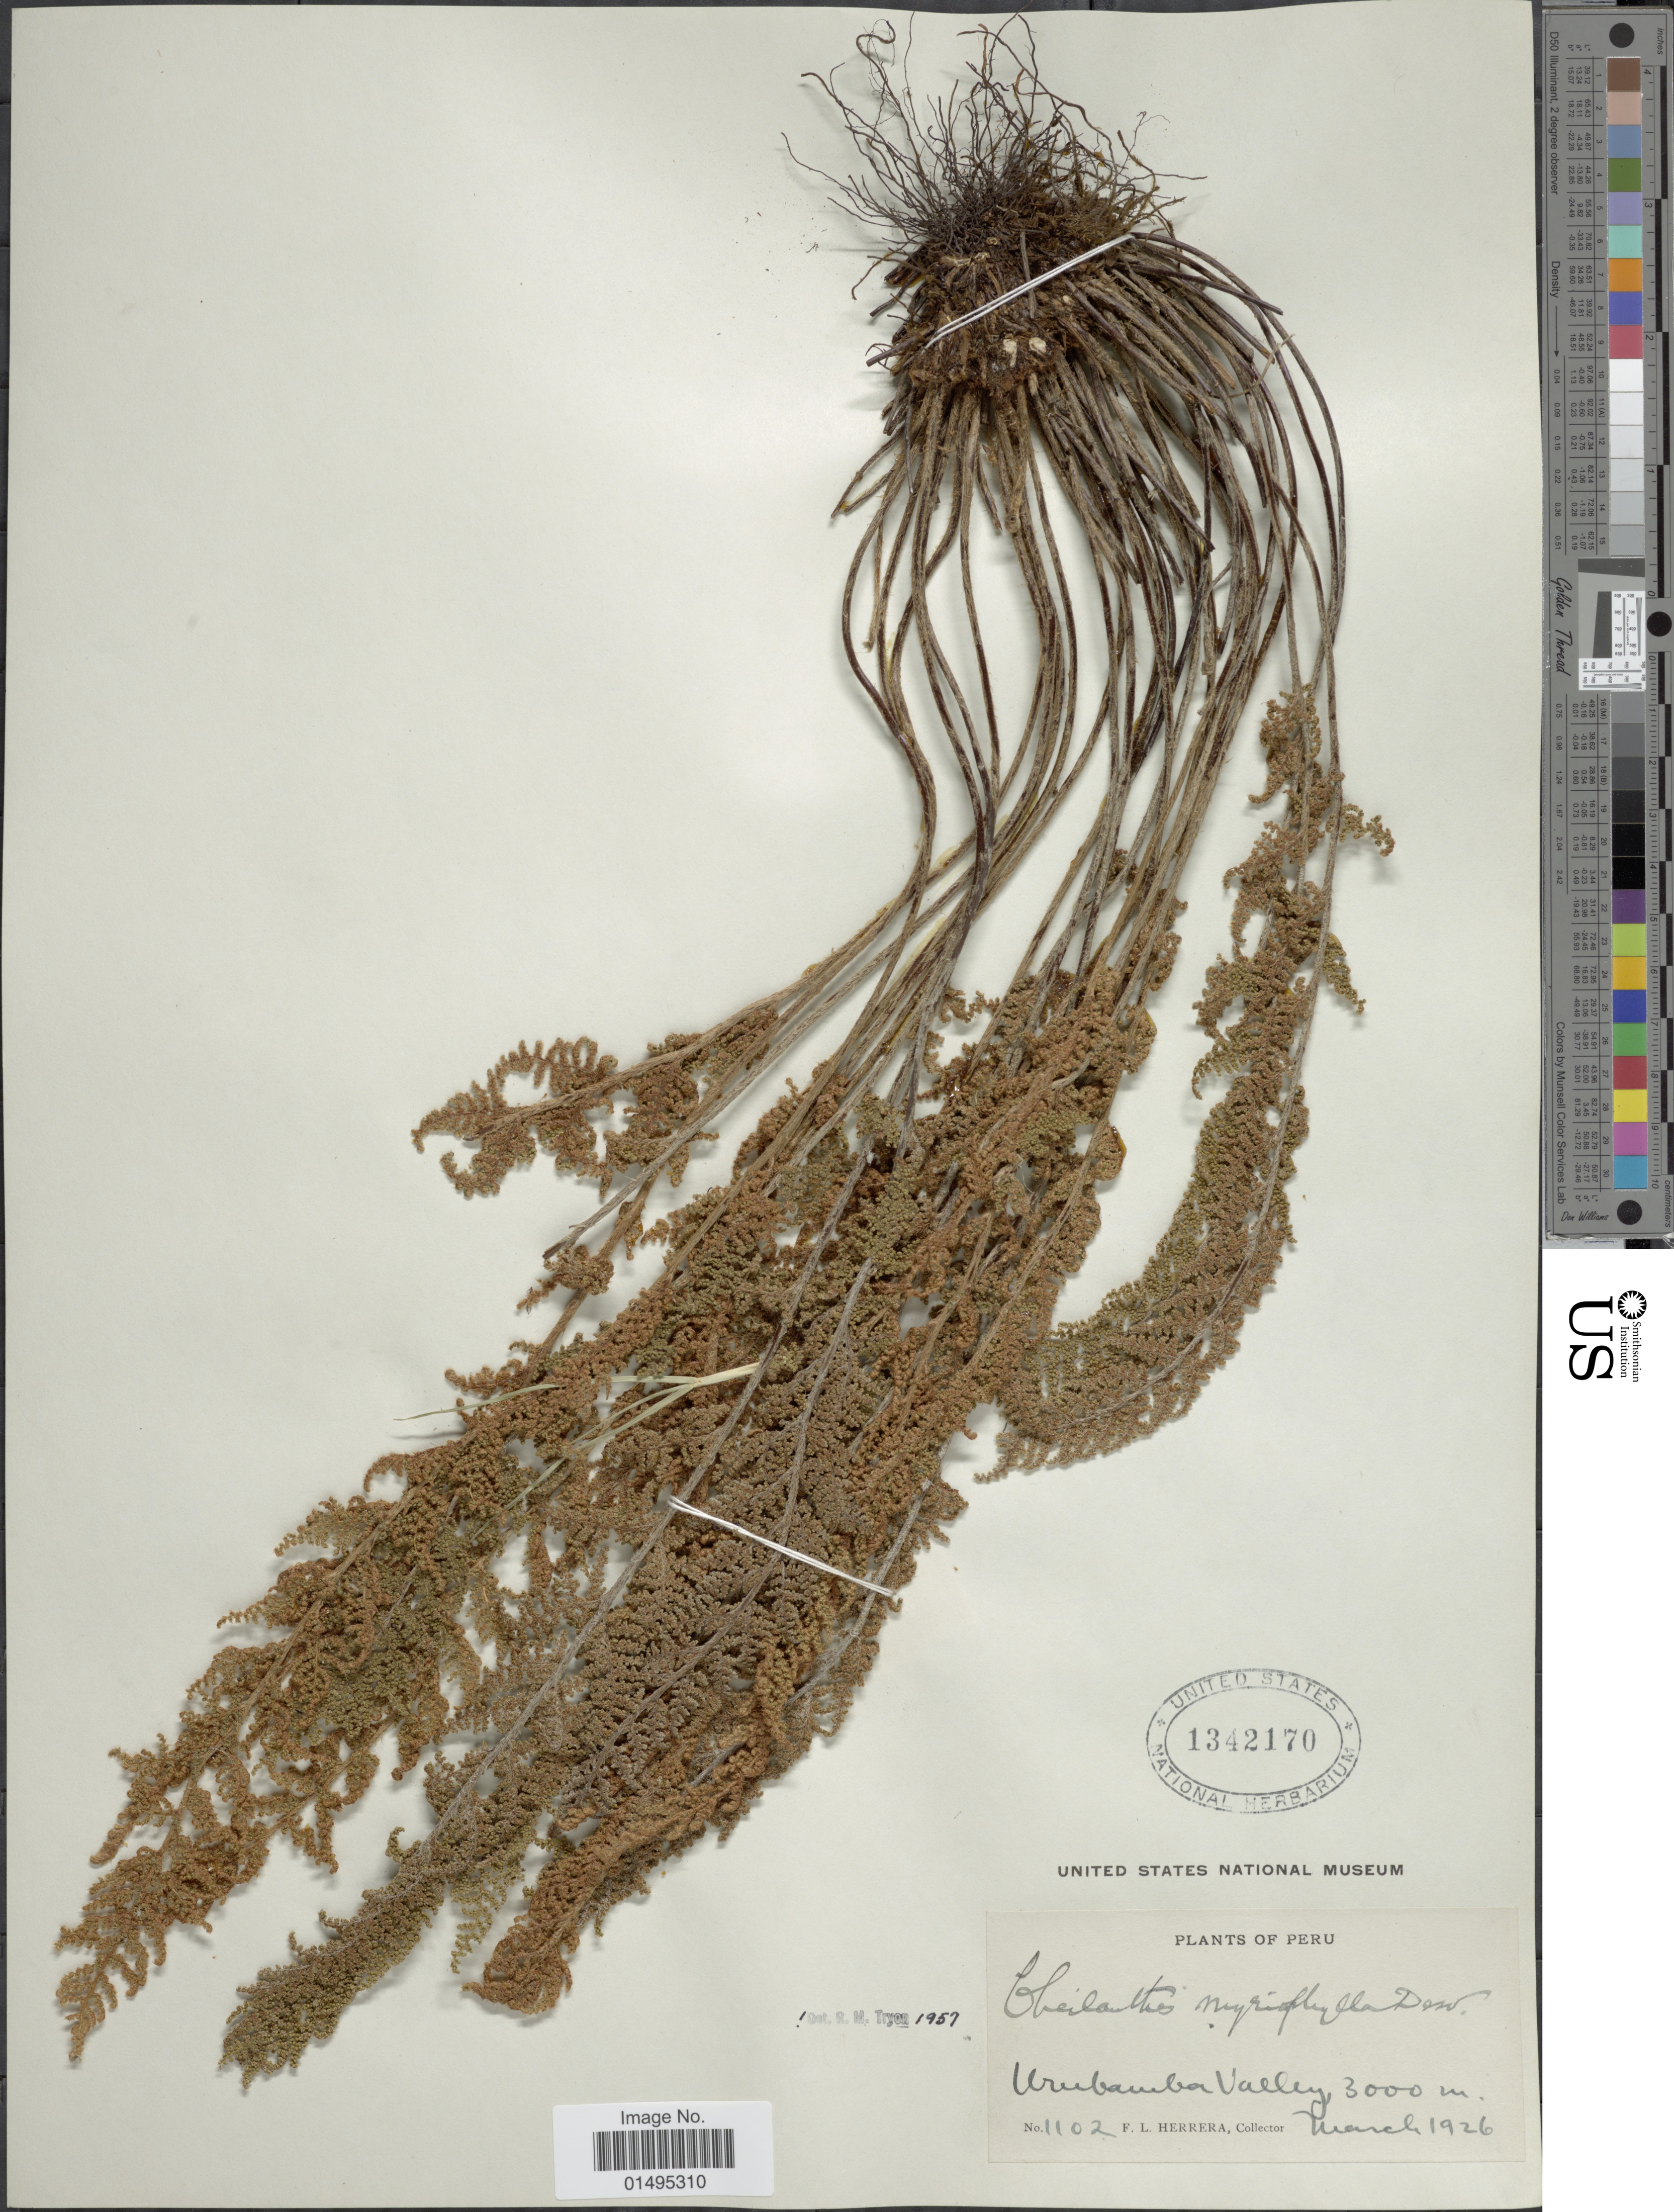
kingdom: Plantae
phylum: Tracheophyta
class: Polypodiopsida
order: Polypodiales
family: Pteridaceae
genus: Myriopteris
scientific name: Myriopteris myriophylla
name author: (Desv.) J. Sm.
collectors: F. L. Herrera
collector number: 1102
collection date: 1926-03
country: Peru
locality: Peru, Urubamba Valley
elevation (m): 3000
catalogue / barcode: US 1342170